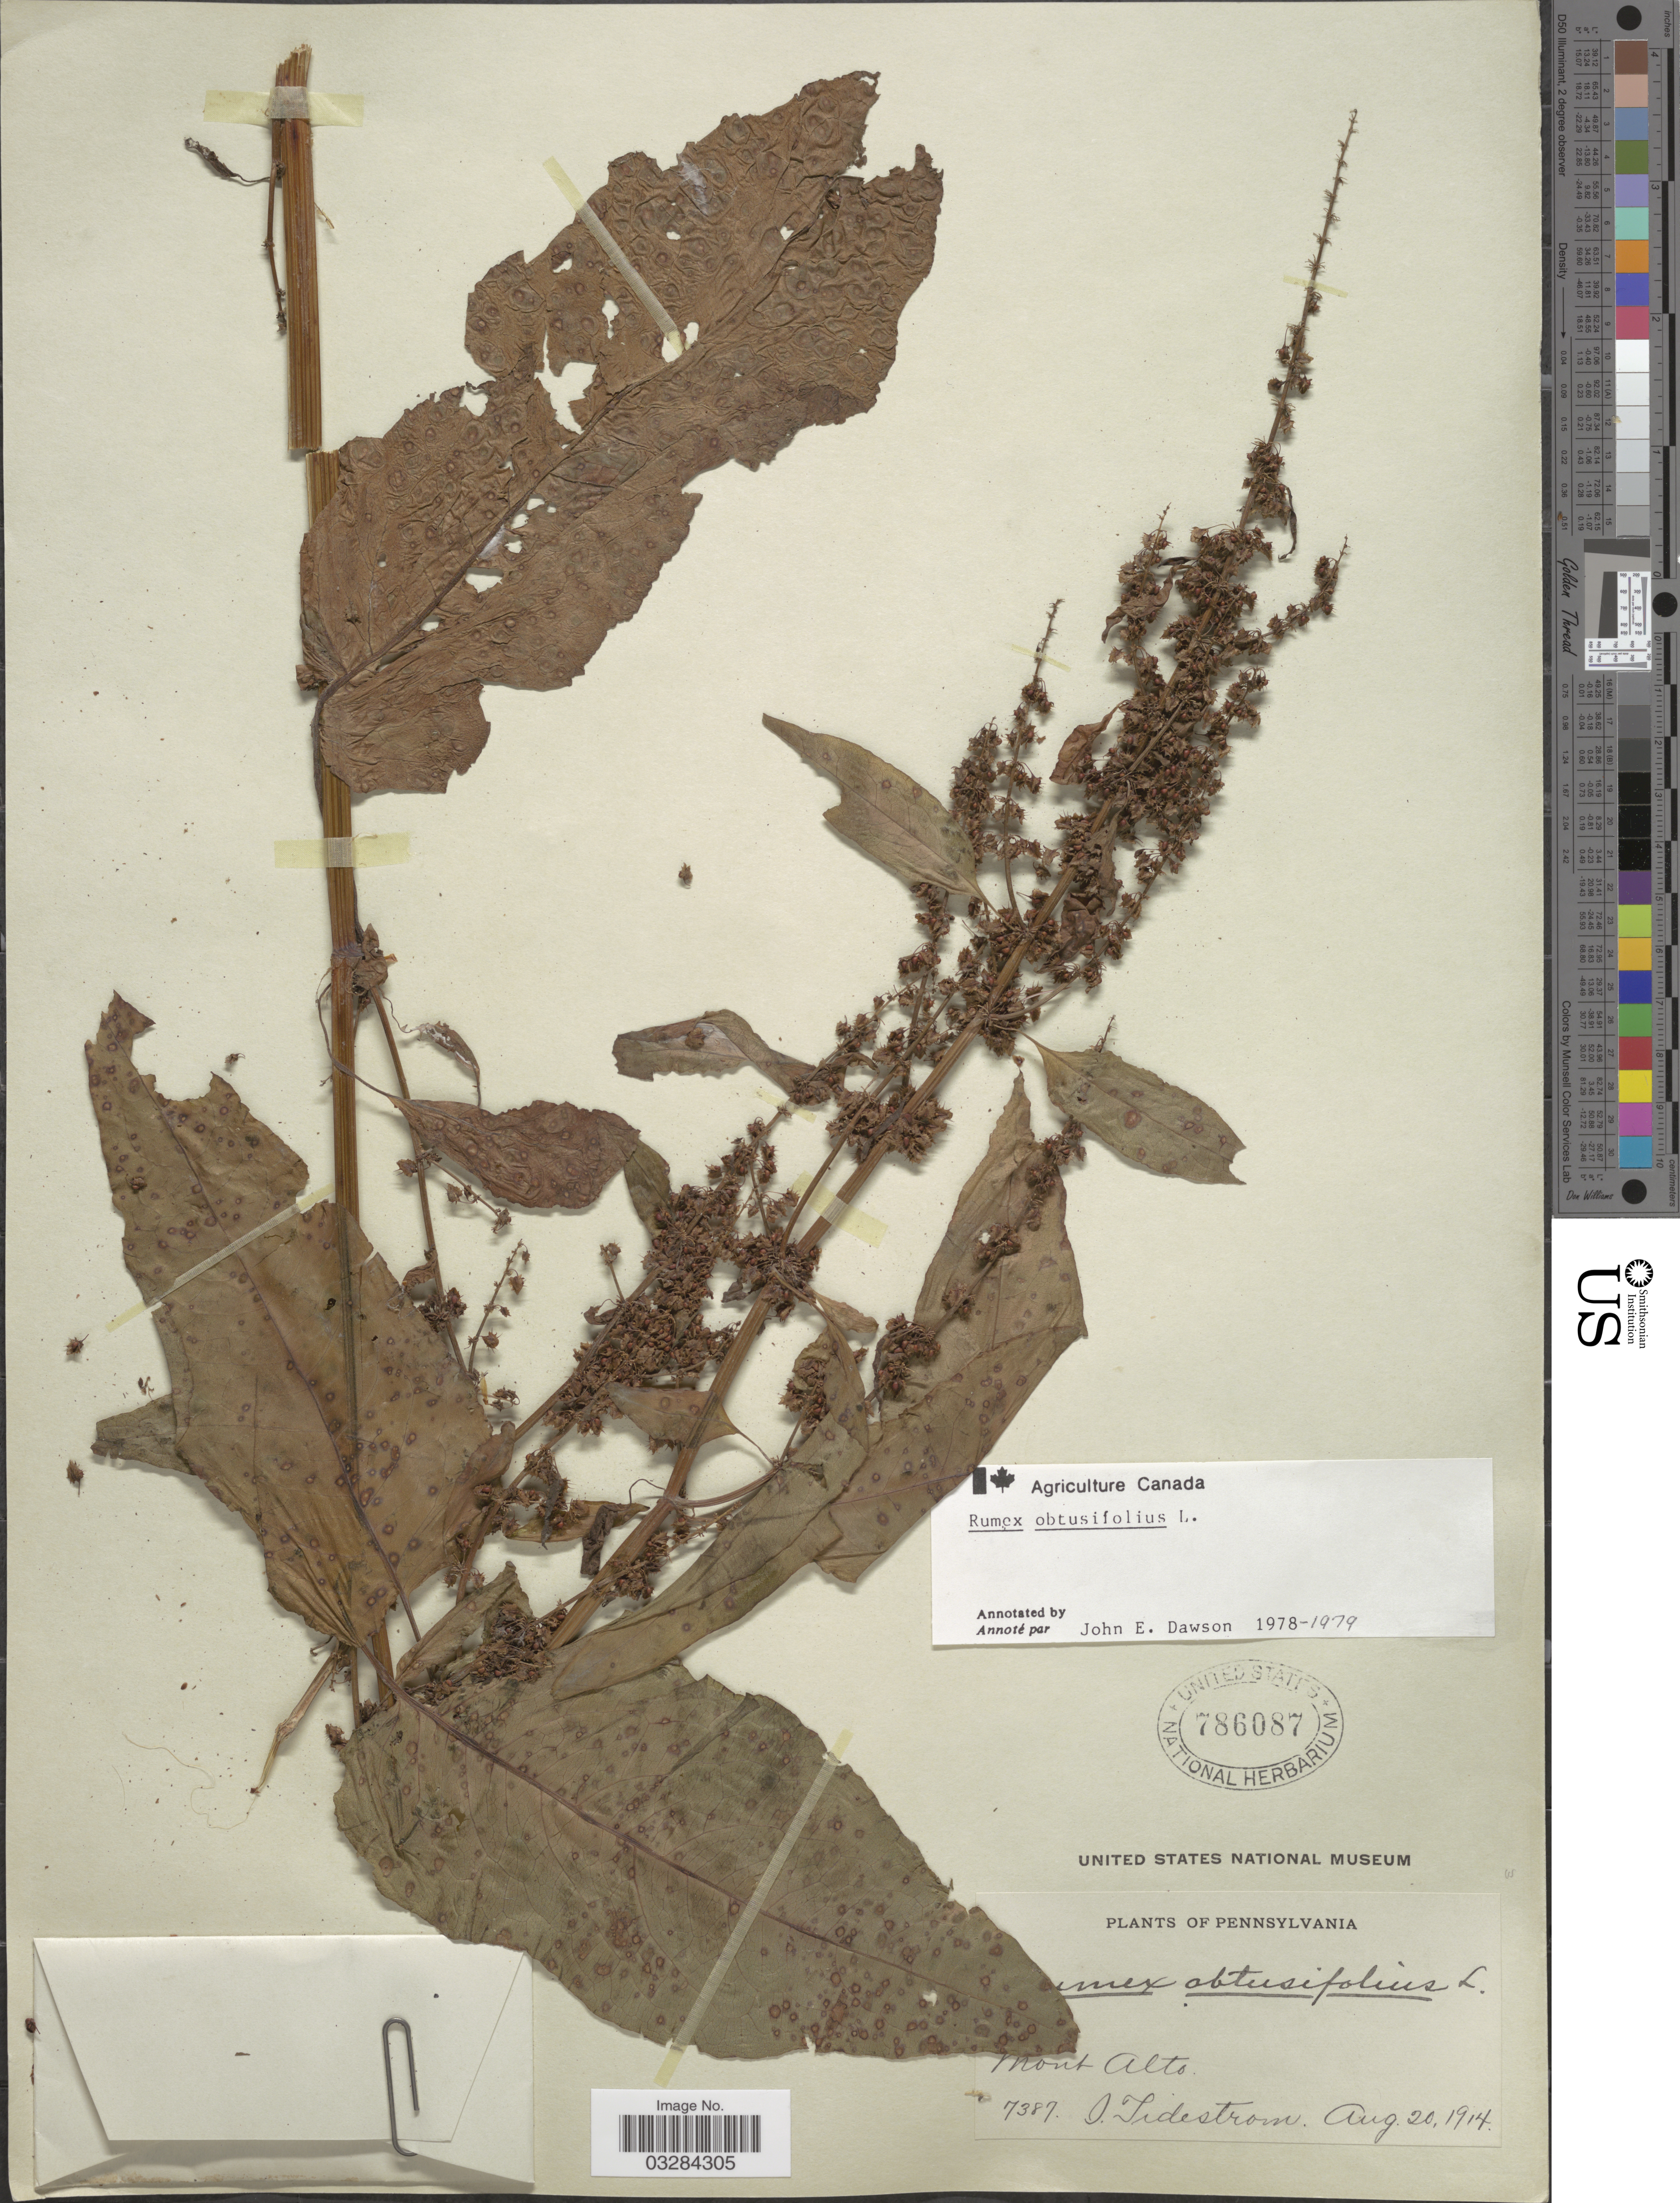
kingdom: Plantae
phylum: Tracheophyta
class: Magnoliopsida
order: Caryophyllales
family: Polygonaceae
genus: Rumex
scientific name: Rumex obtusifolius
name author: L.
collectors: I. F. Tidestrom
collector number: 7387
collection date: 1914-08-20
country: United States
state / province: Pennsylvania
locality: Mont Alto.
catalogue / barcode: US 786087